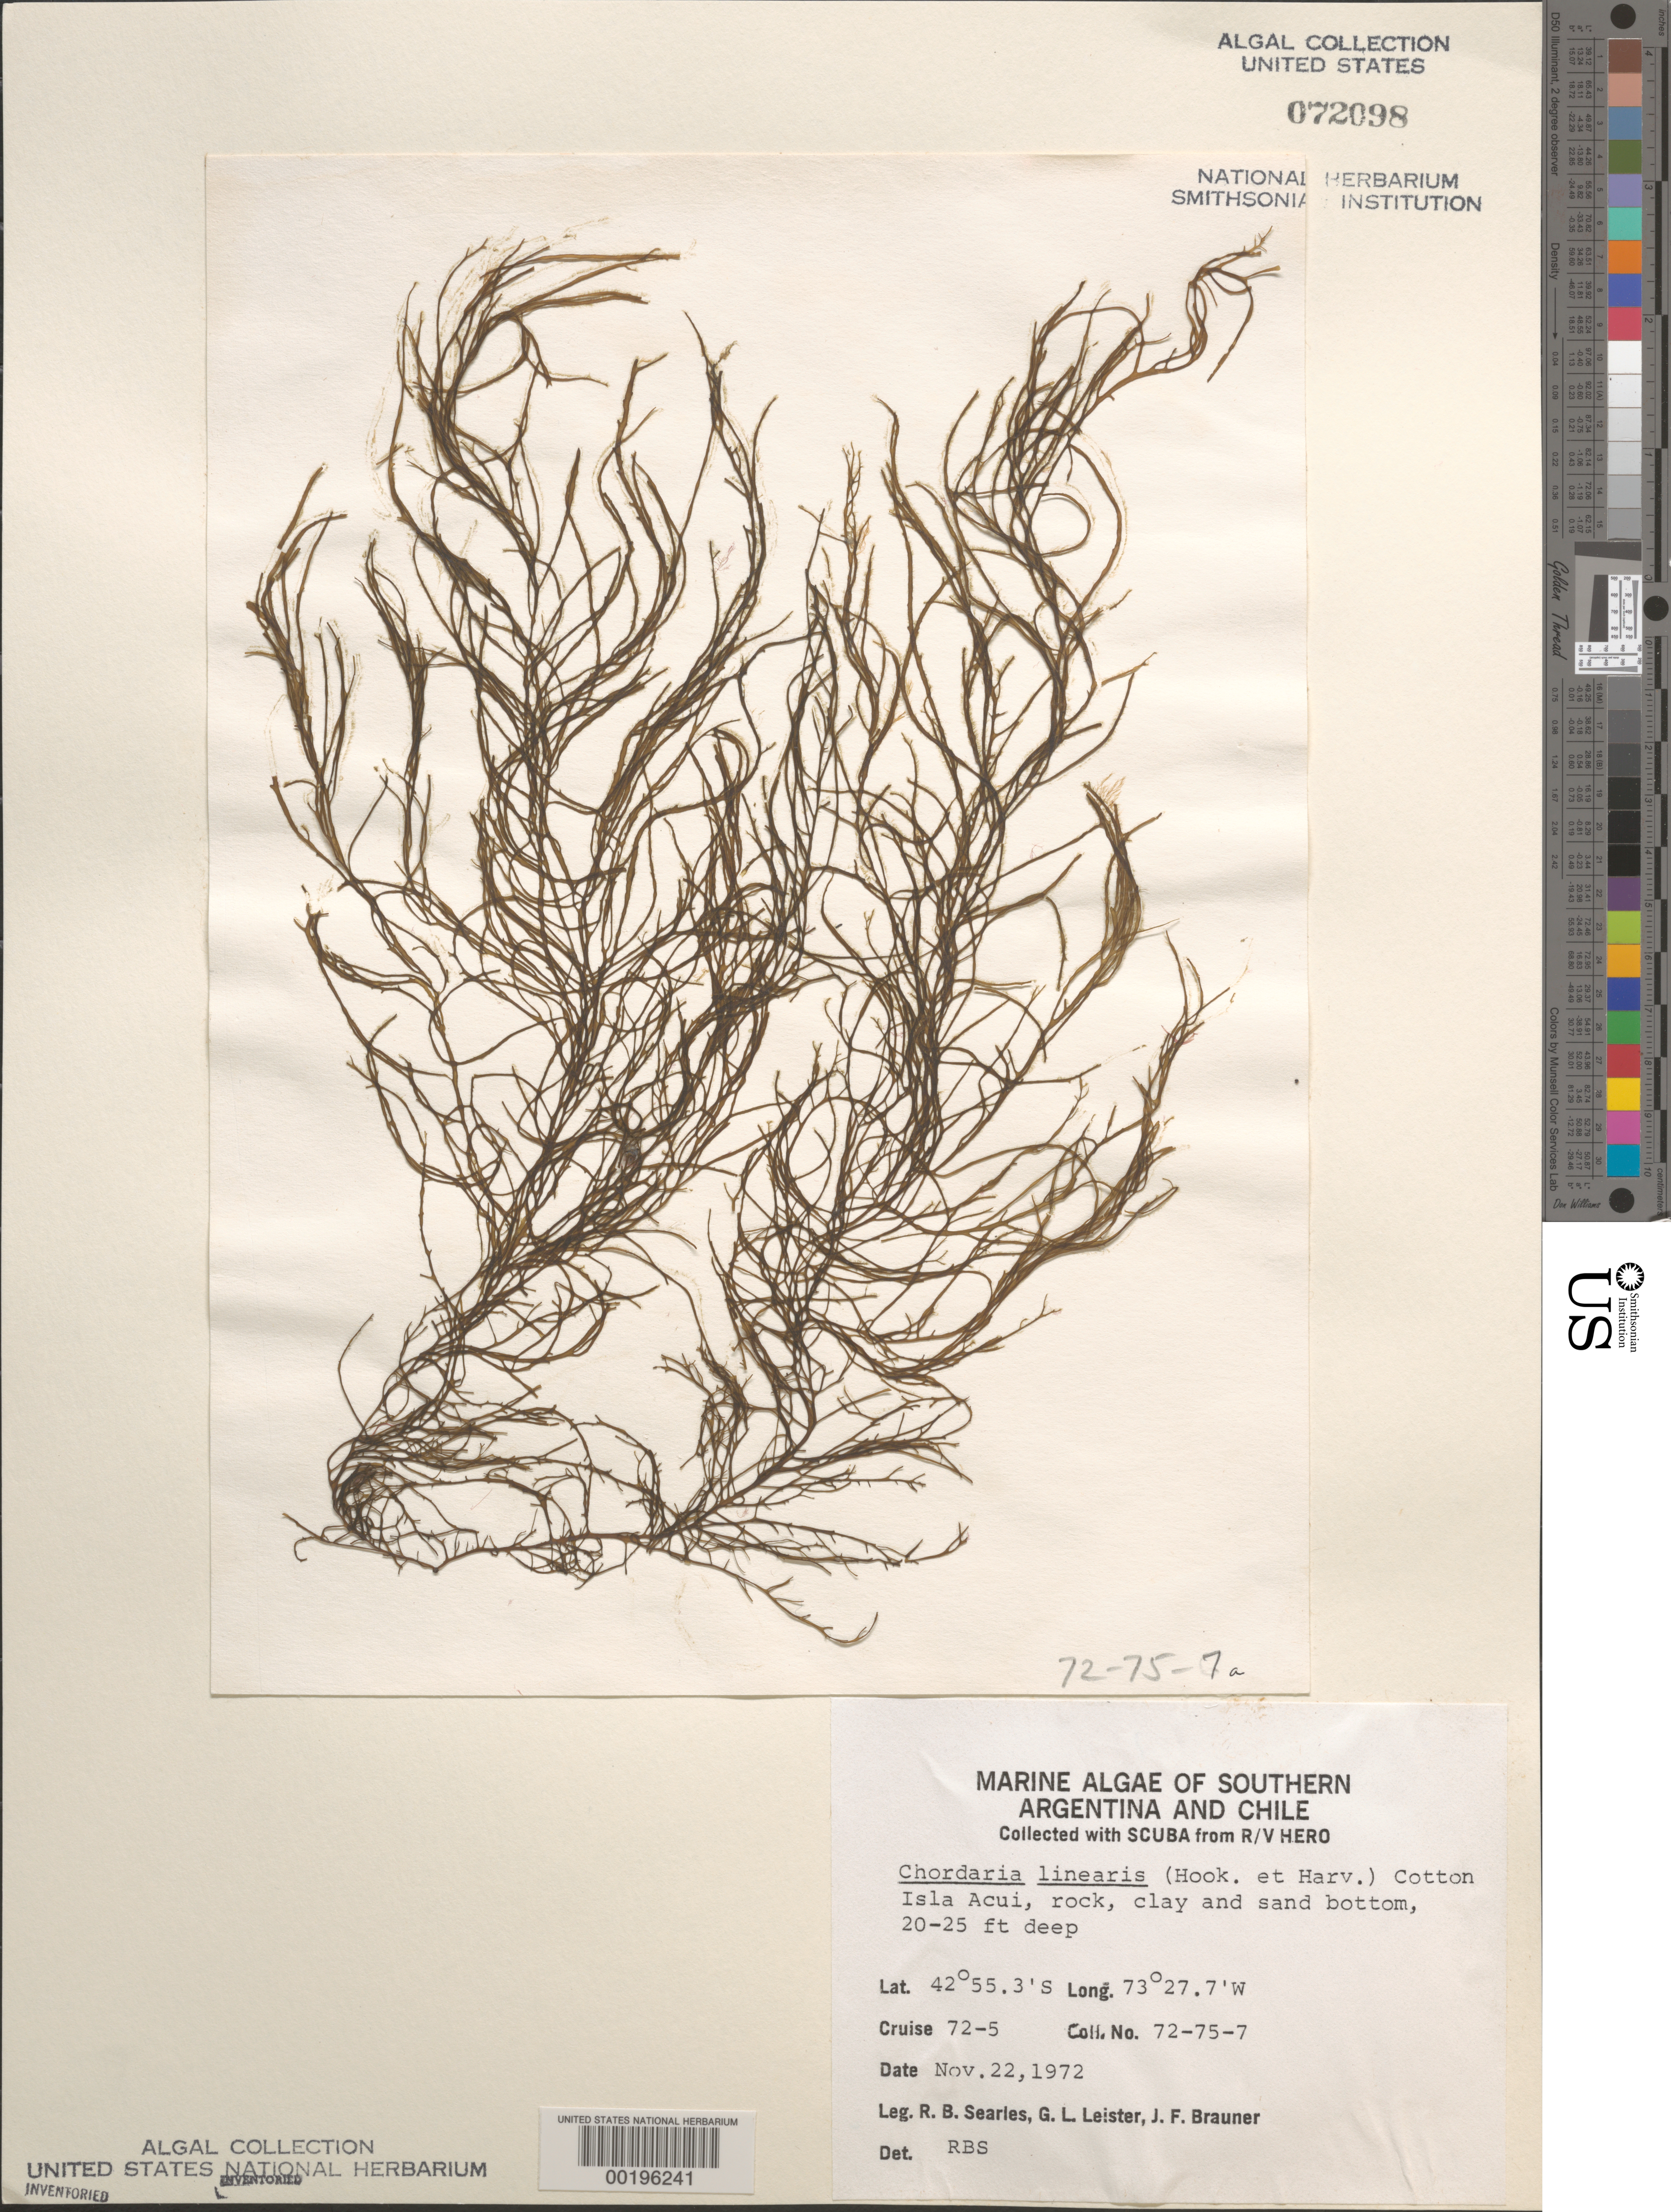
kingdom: Chromista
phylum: Ochrophyta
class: Phaeophyceae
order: Ectocarpales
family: Chordariaceae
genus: Chordaria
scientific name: Chordaria linearis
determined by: Searles, R. B.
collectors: R. Searles, G. Leister & J. F. Brauner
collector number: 72-75-7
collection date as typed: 22 Nov 1972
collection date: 1972-11-22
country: Chile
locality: Isla acui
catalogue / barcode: US 72098